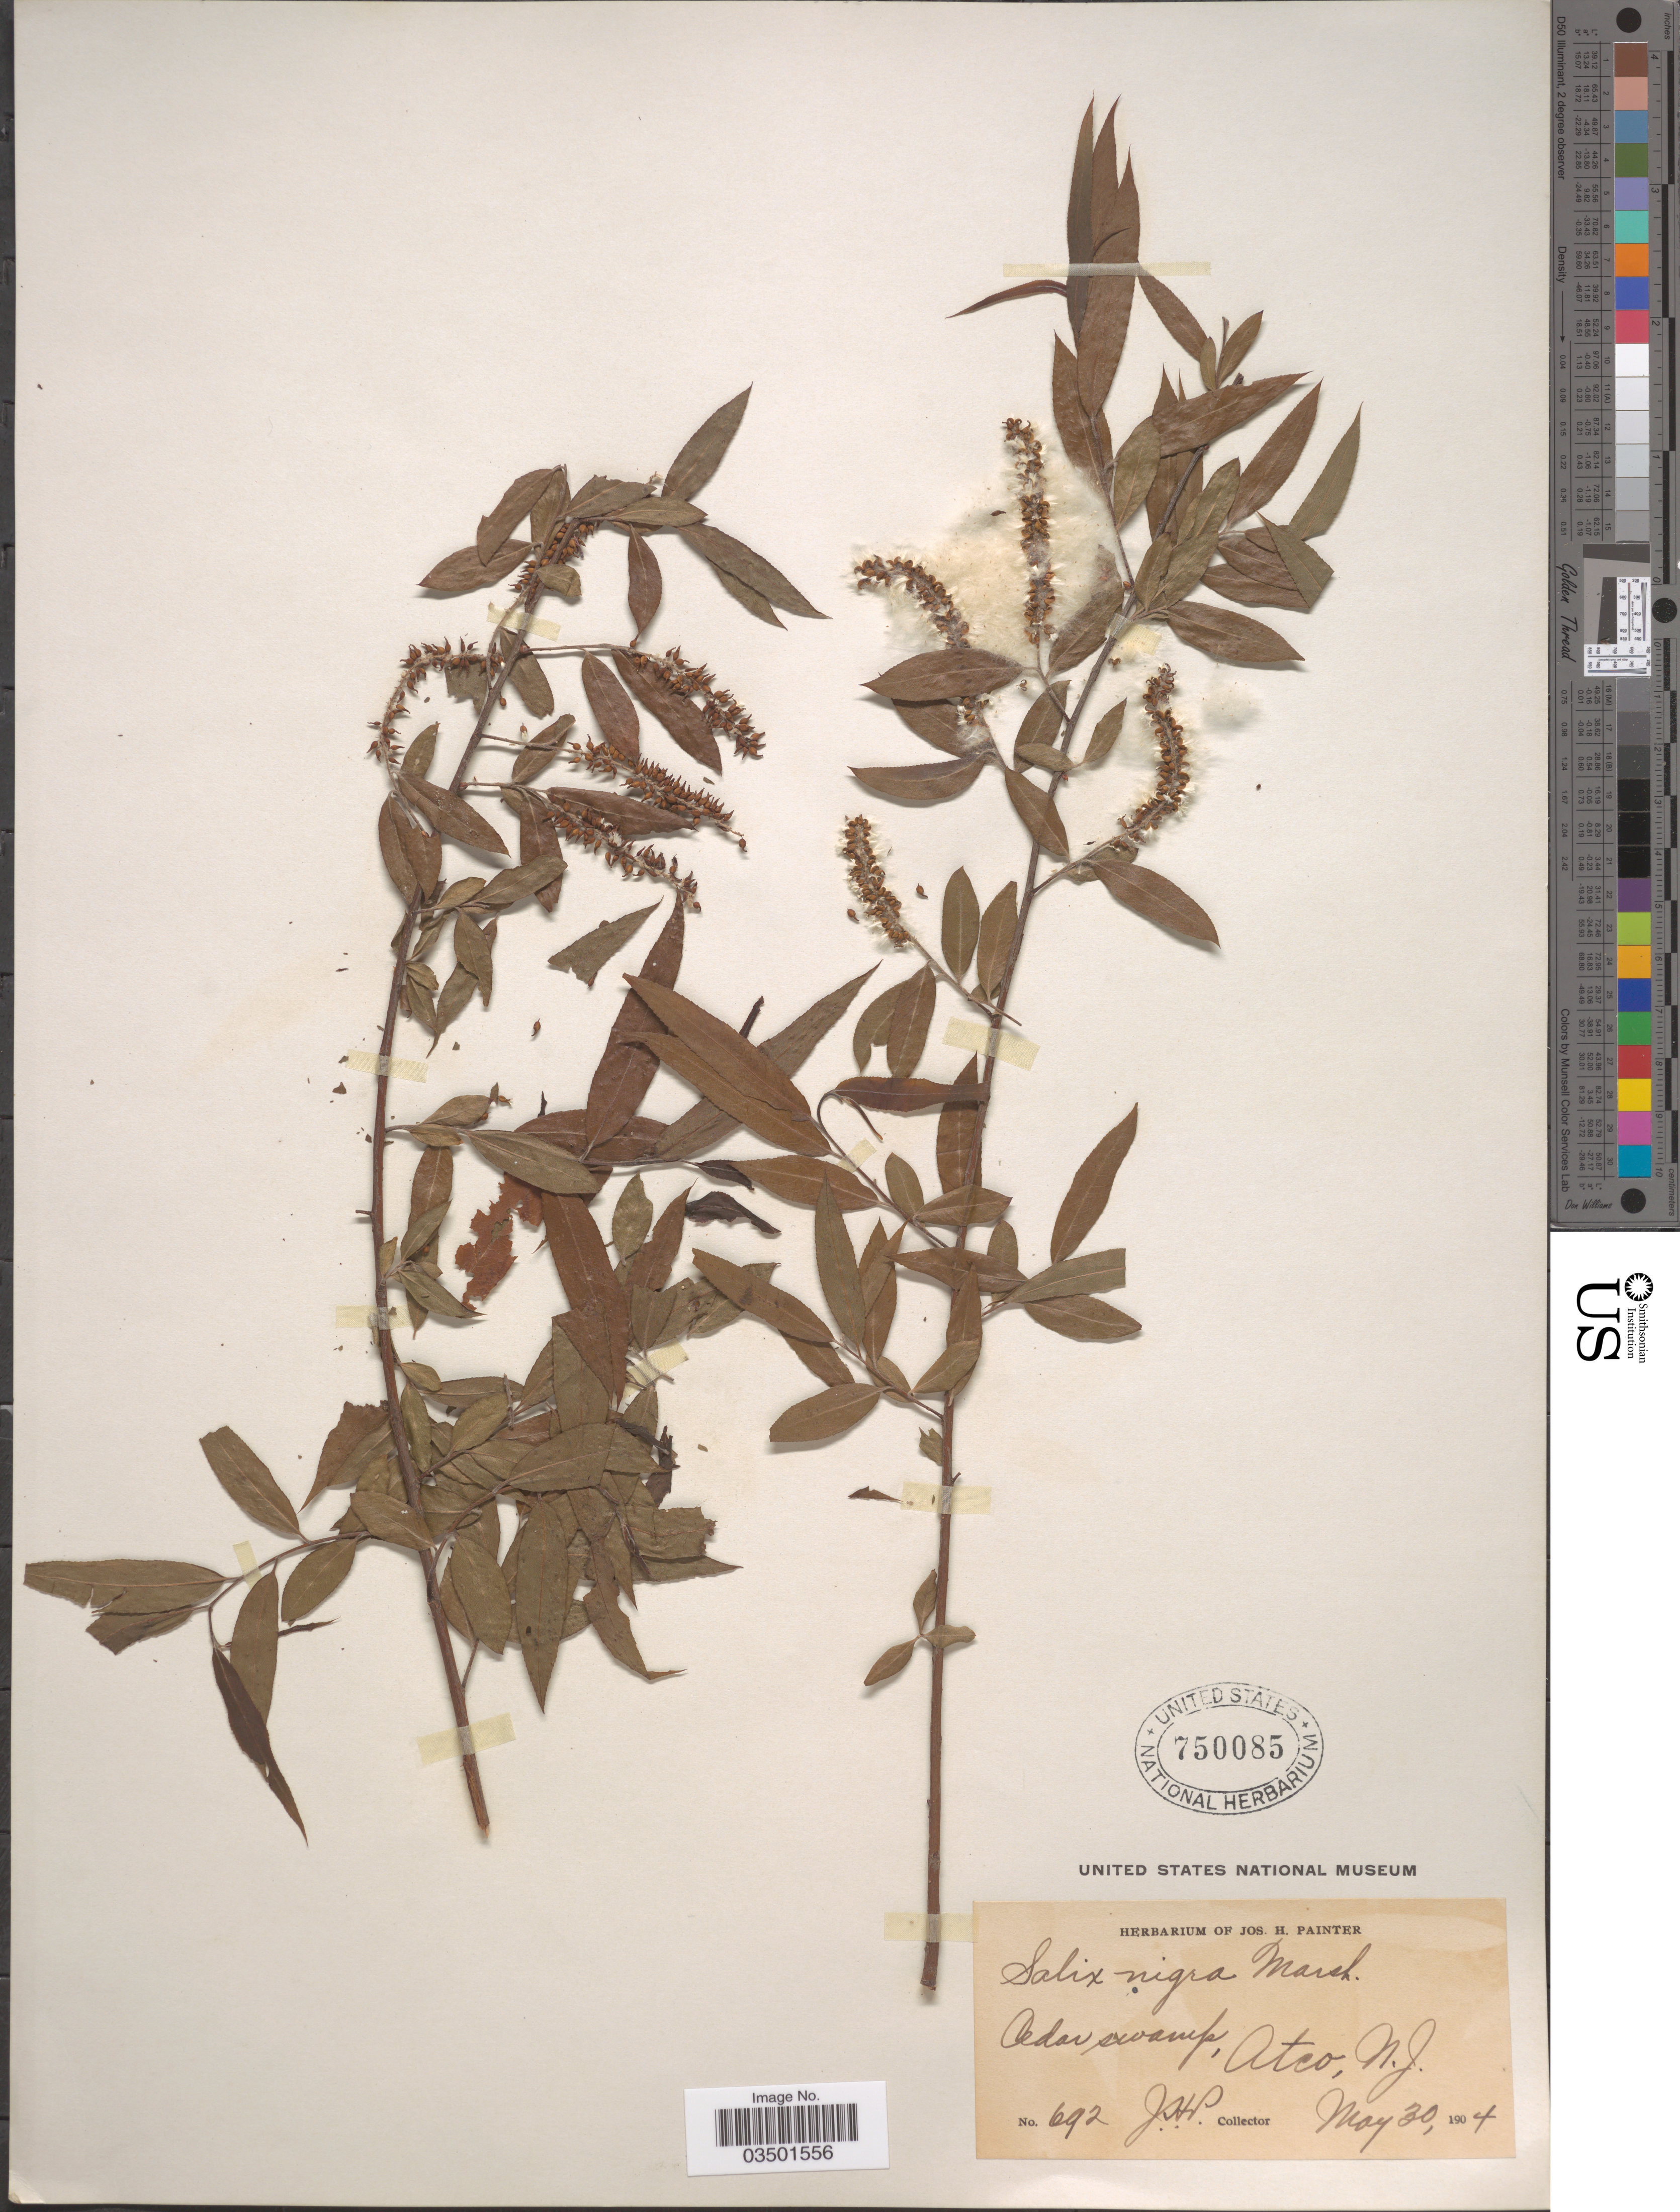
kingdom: Plantae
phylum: Tracheophyta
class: Magnoliopsida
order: Malpighiales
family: Salicaceae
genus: Salix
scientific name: Salix nigra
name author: Marshall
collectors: J. H. Painter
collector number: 692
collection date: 1904-05-30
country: United States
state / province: New Jersey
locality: Cedar swamp, Atco.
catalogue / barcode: US 750085